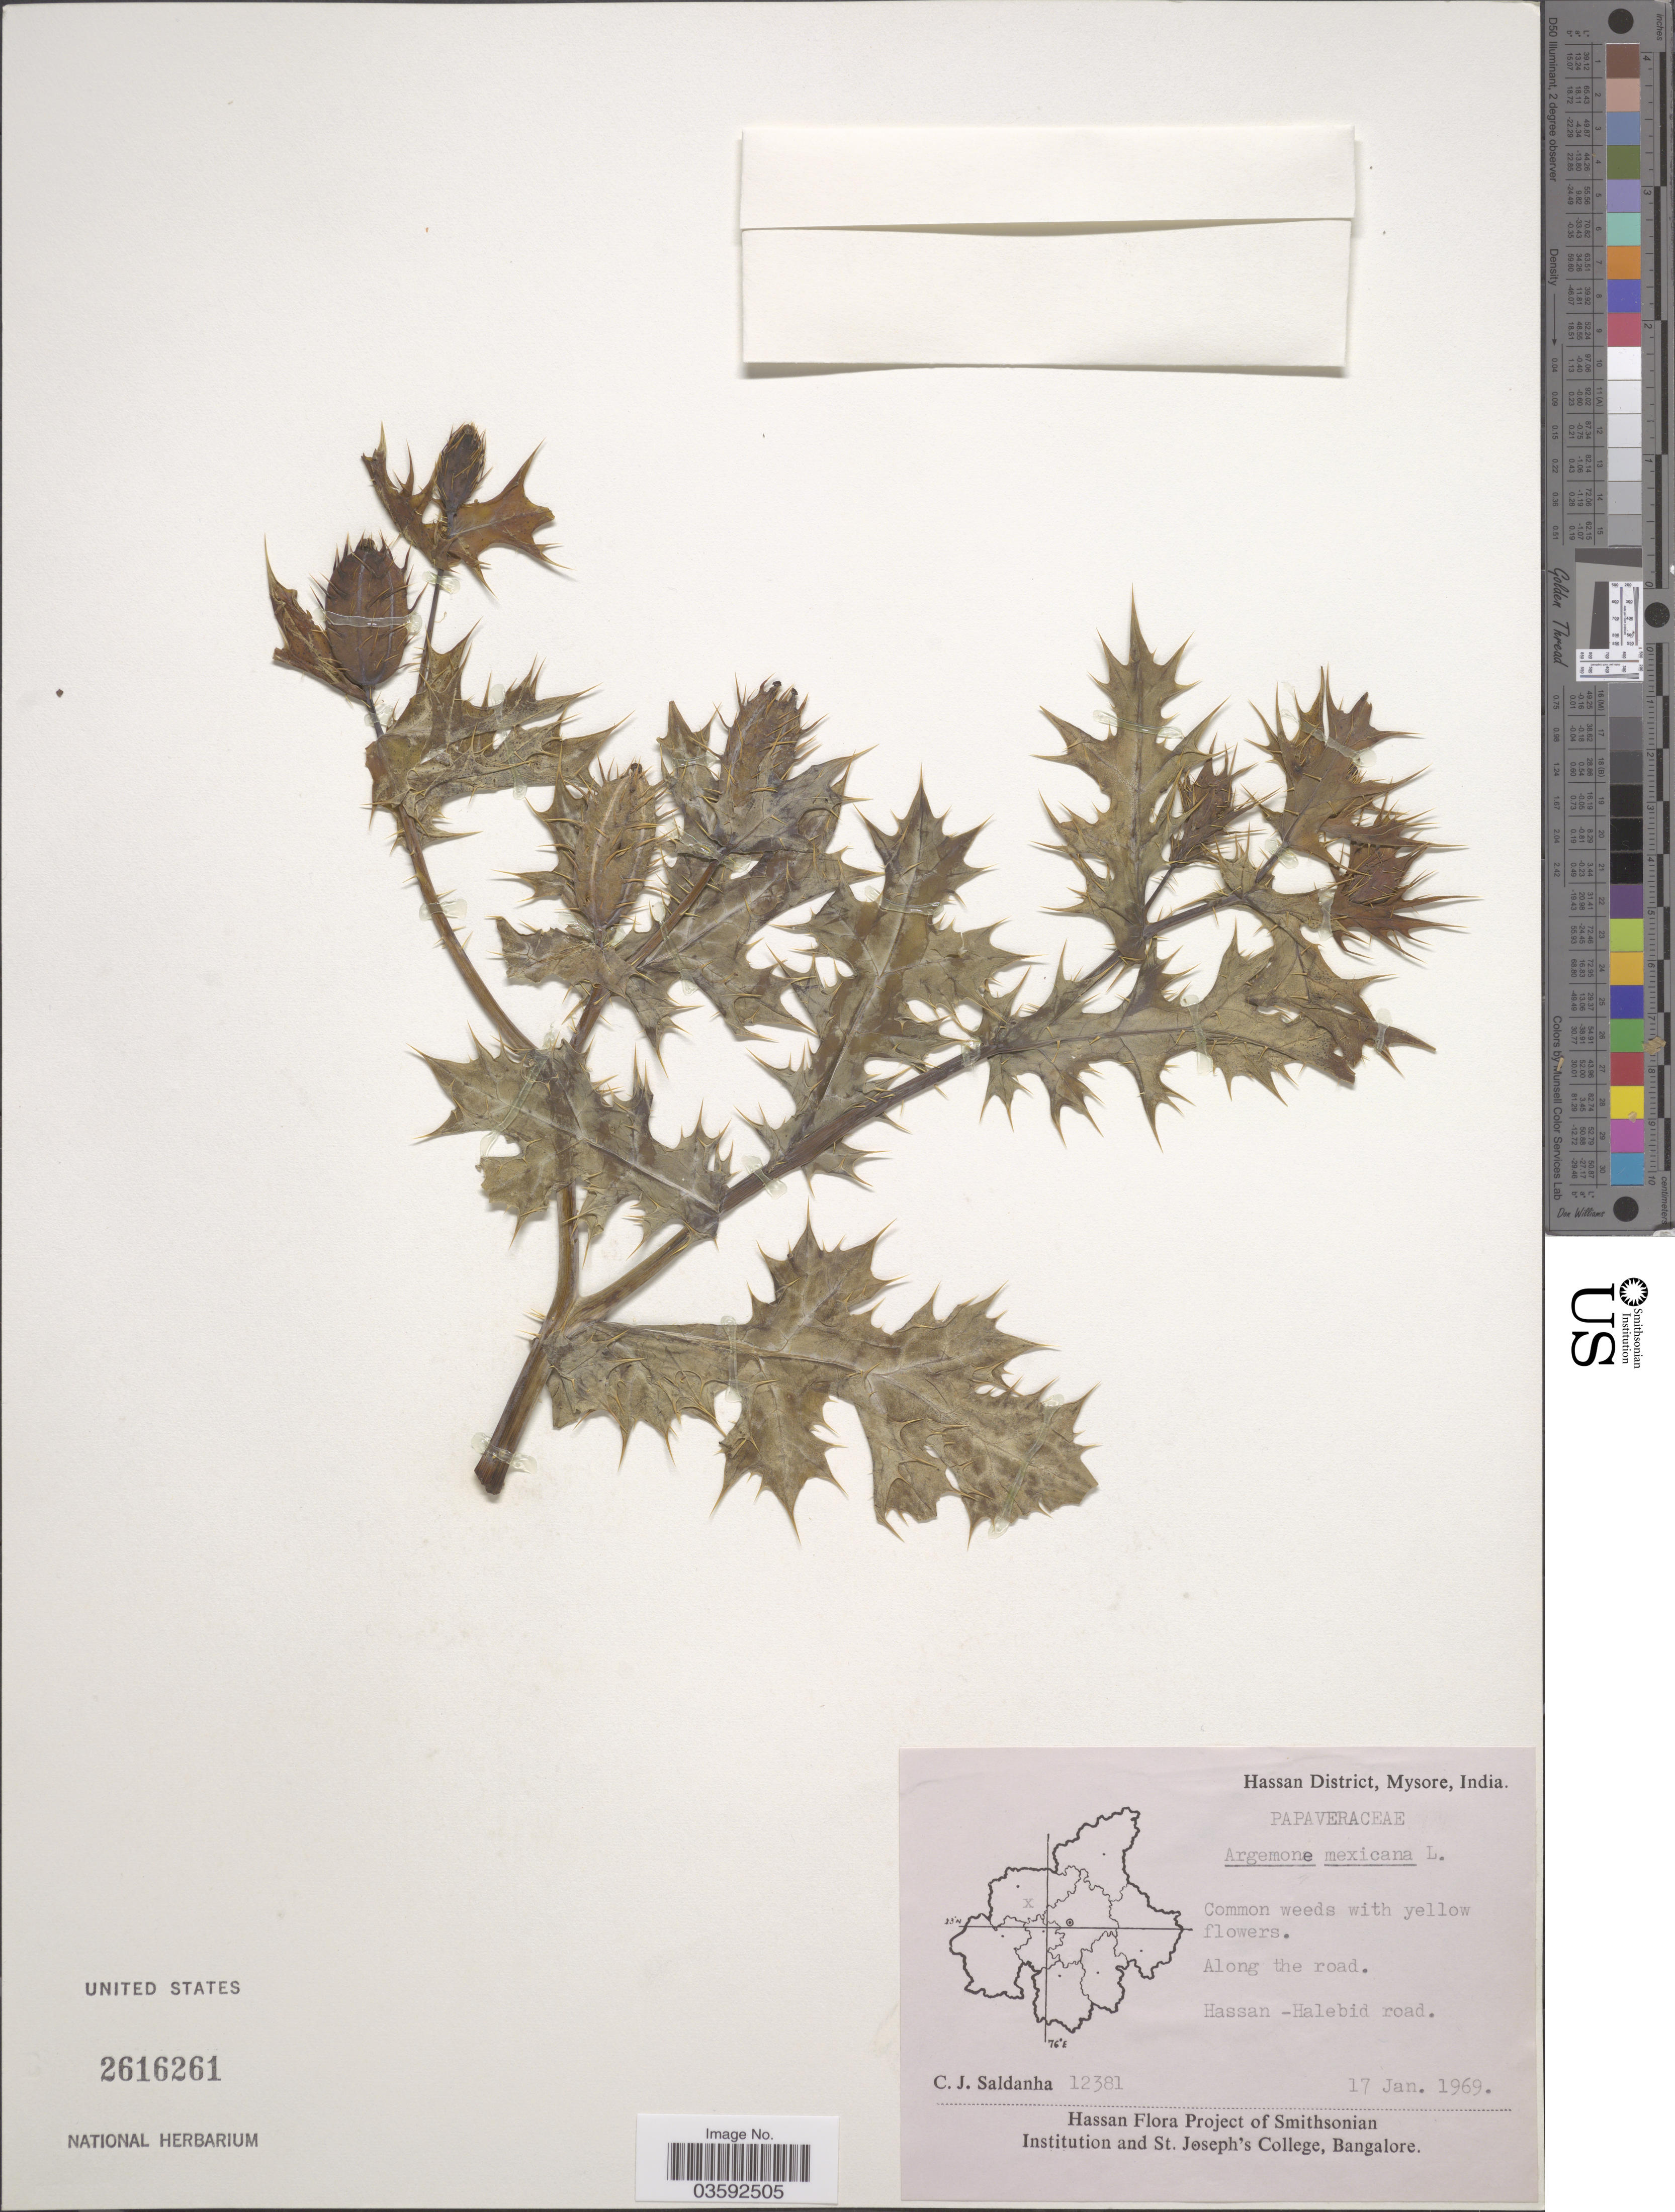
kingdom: Plantae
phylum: Tracheophyta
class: Magnoliopsida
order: Ranunculales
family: Papaveraceae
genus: Argemone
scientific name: Argemone mexicana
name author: L.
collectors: C. J. Saldanha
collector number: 12381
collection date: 1969-01-17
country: India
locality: Hassan District, Mysore. Hassan -Halebid road.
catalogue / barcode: US 2616261